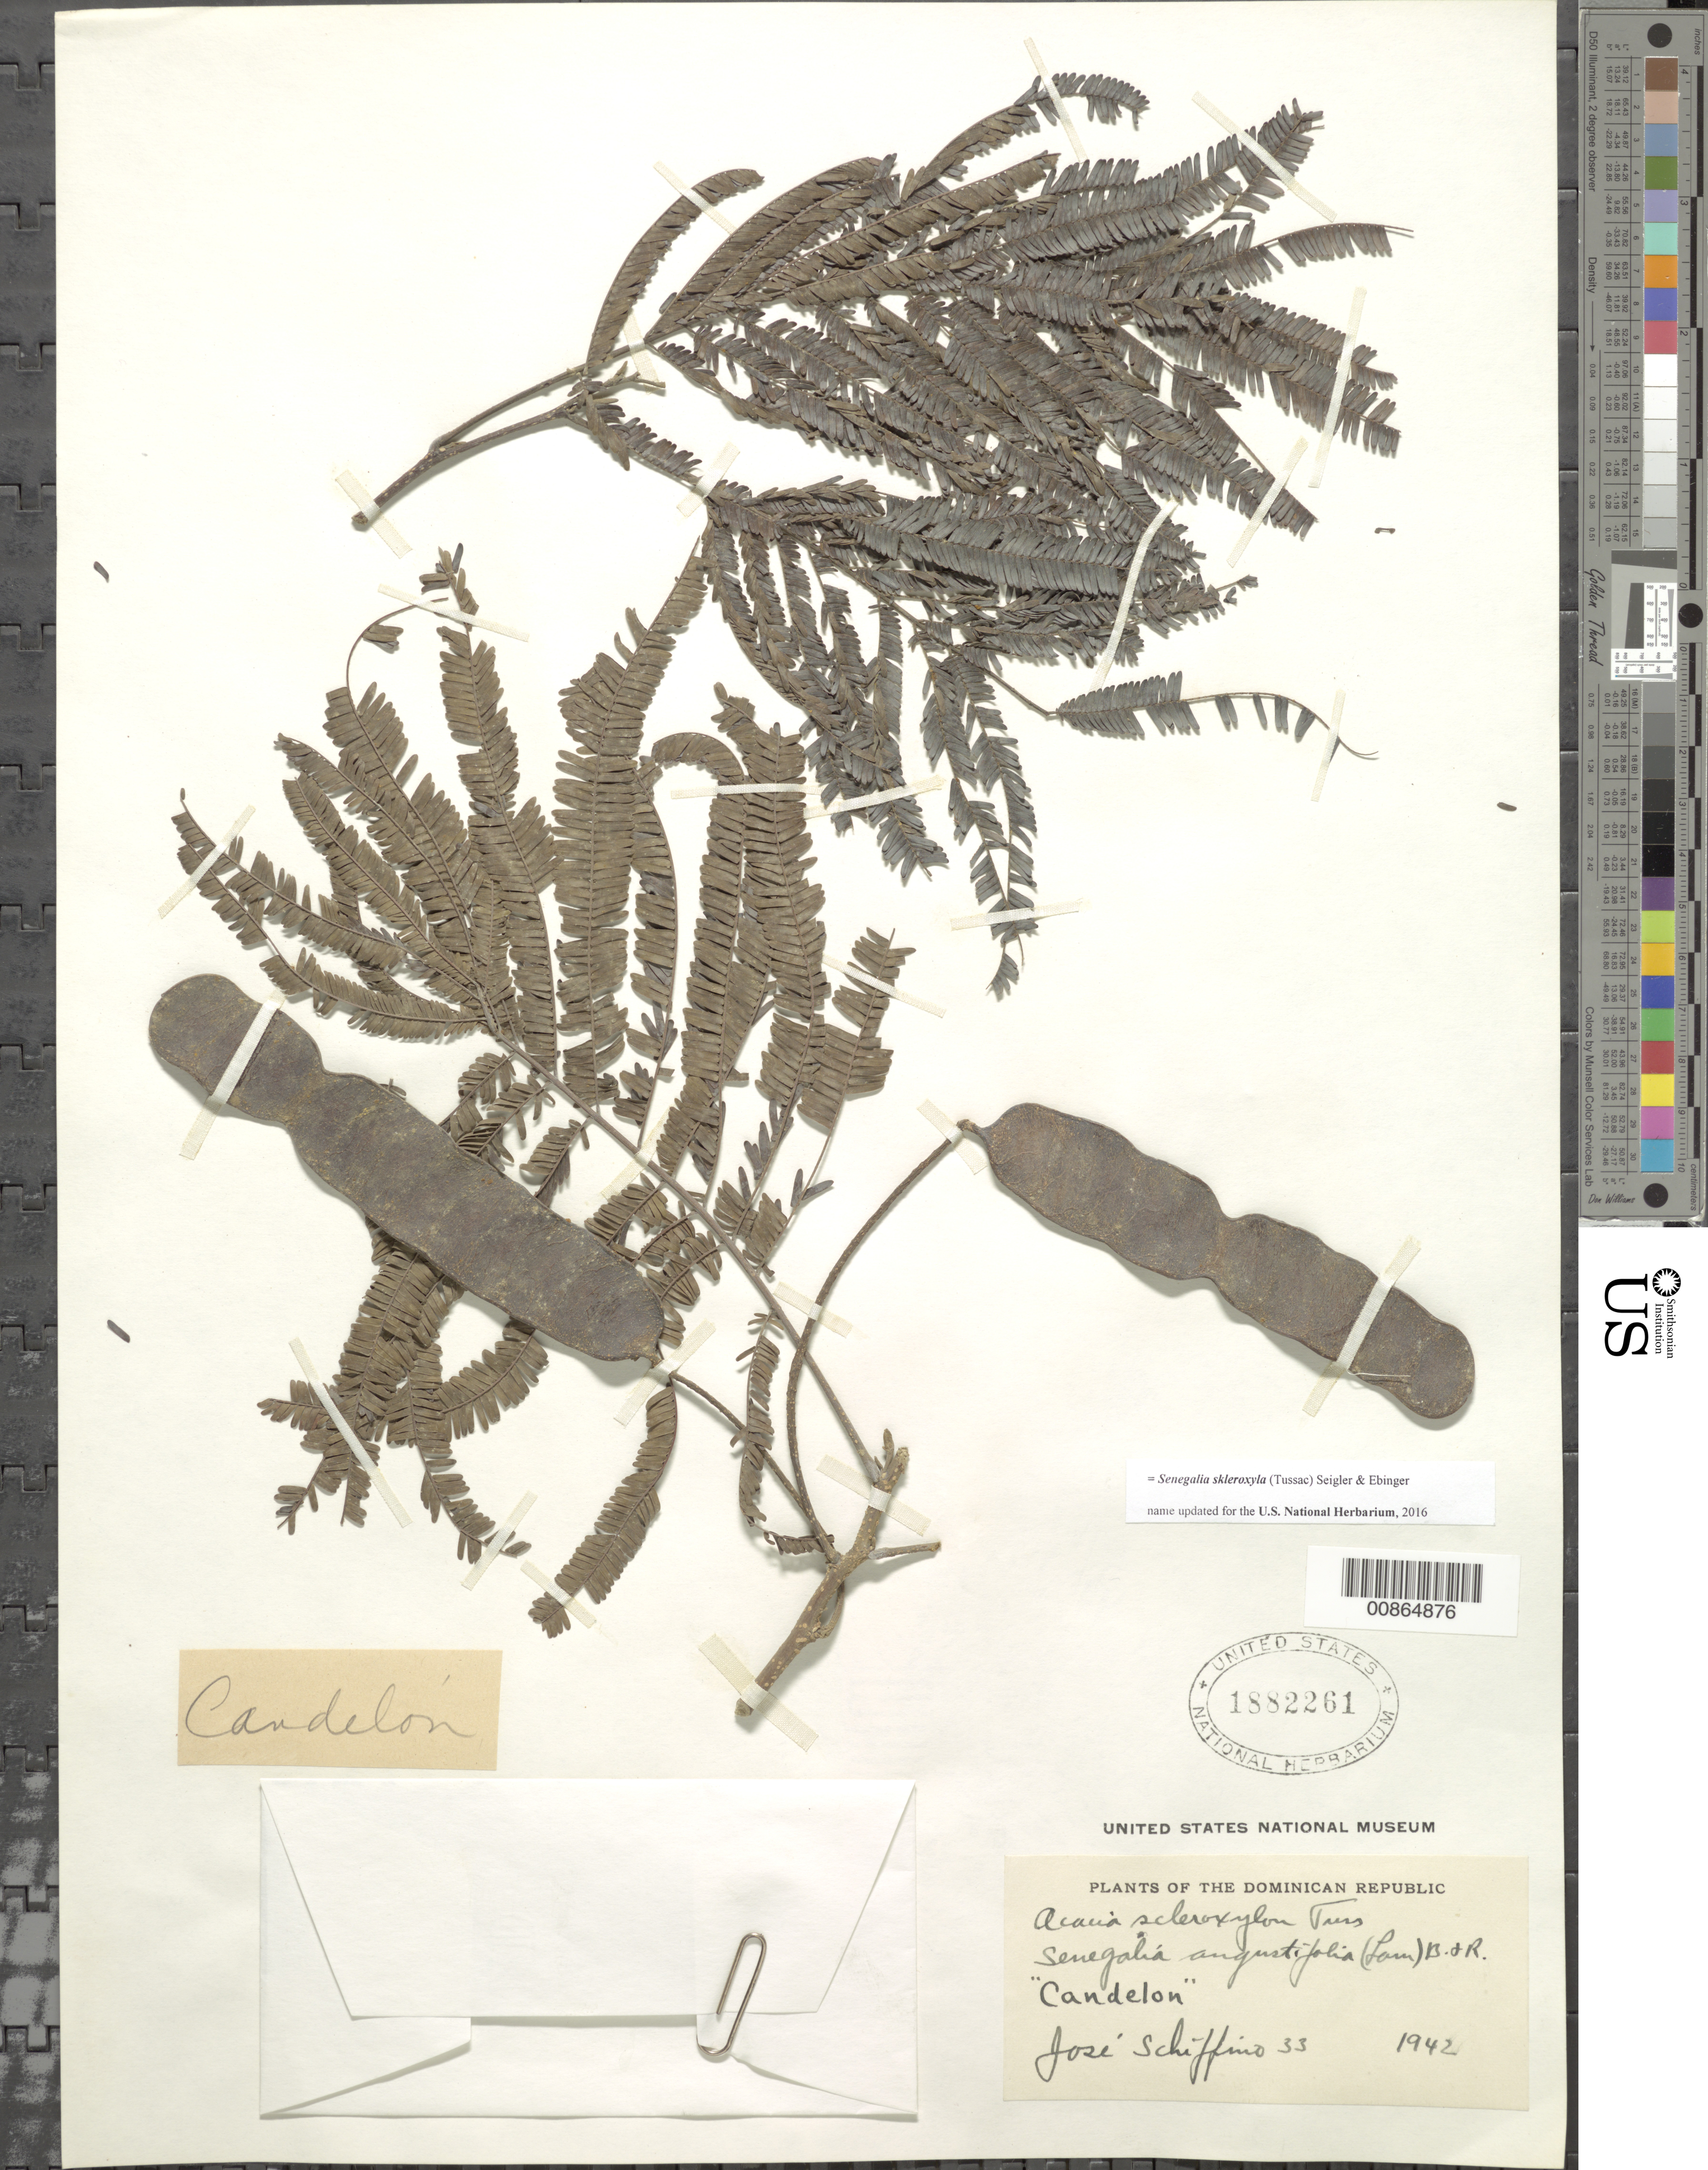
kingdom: Plantae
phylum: Tracheophyta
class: Magnoliopsida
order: Fabales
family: Fabaceae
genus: Parasenegalia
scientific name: Parasenegalia skleroxyla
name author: (Tussac) Seigler & Ebinger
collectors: J. Schiffino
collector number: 33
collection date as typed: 1942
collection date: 1942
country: Dominican Republic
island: Hispaniola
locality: Dominican Republic.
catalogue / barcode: US 1882261